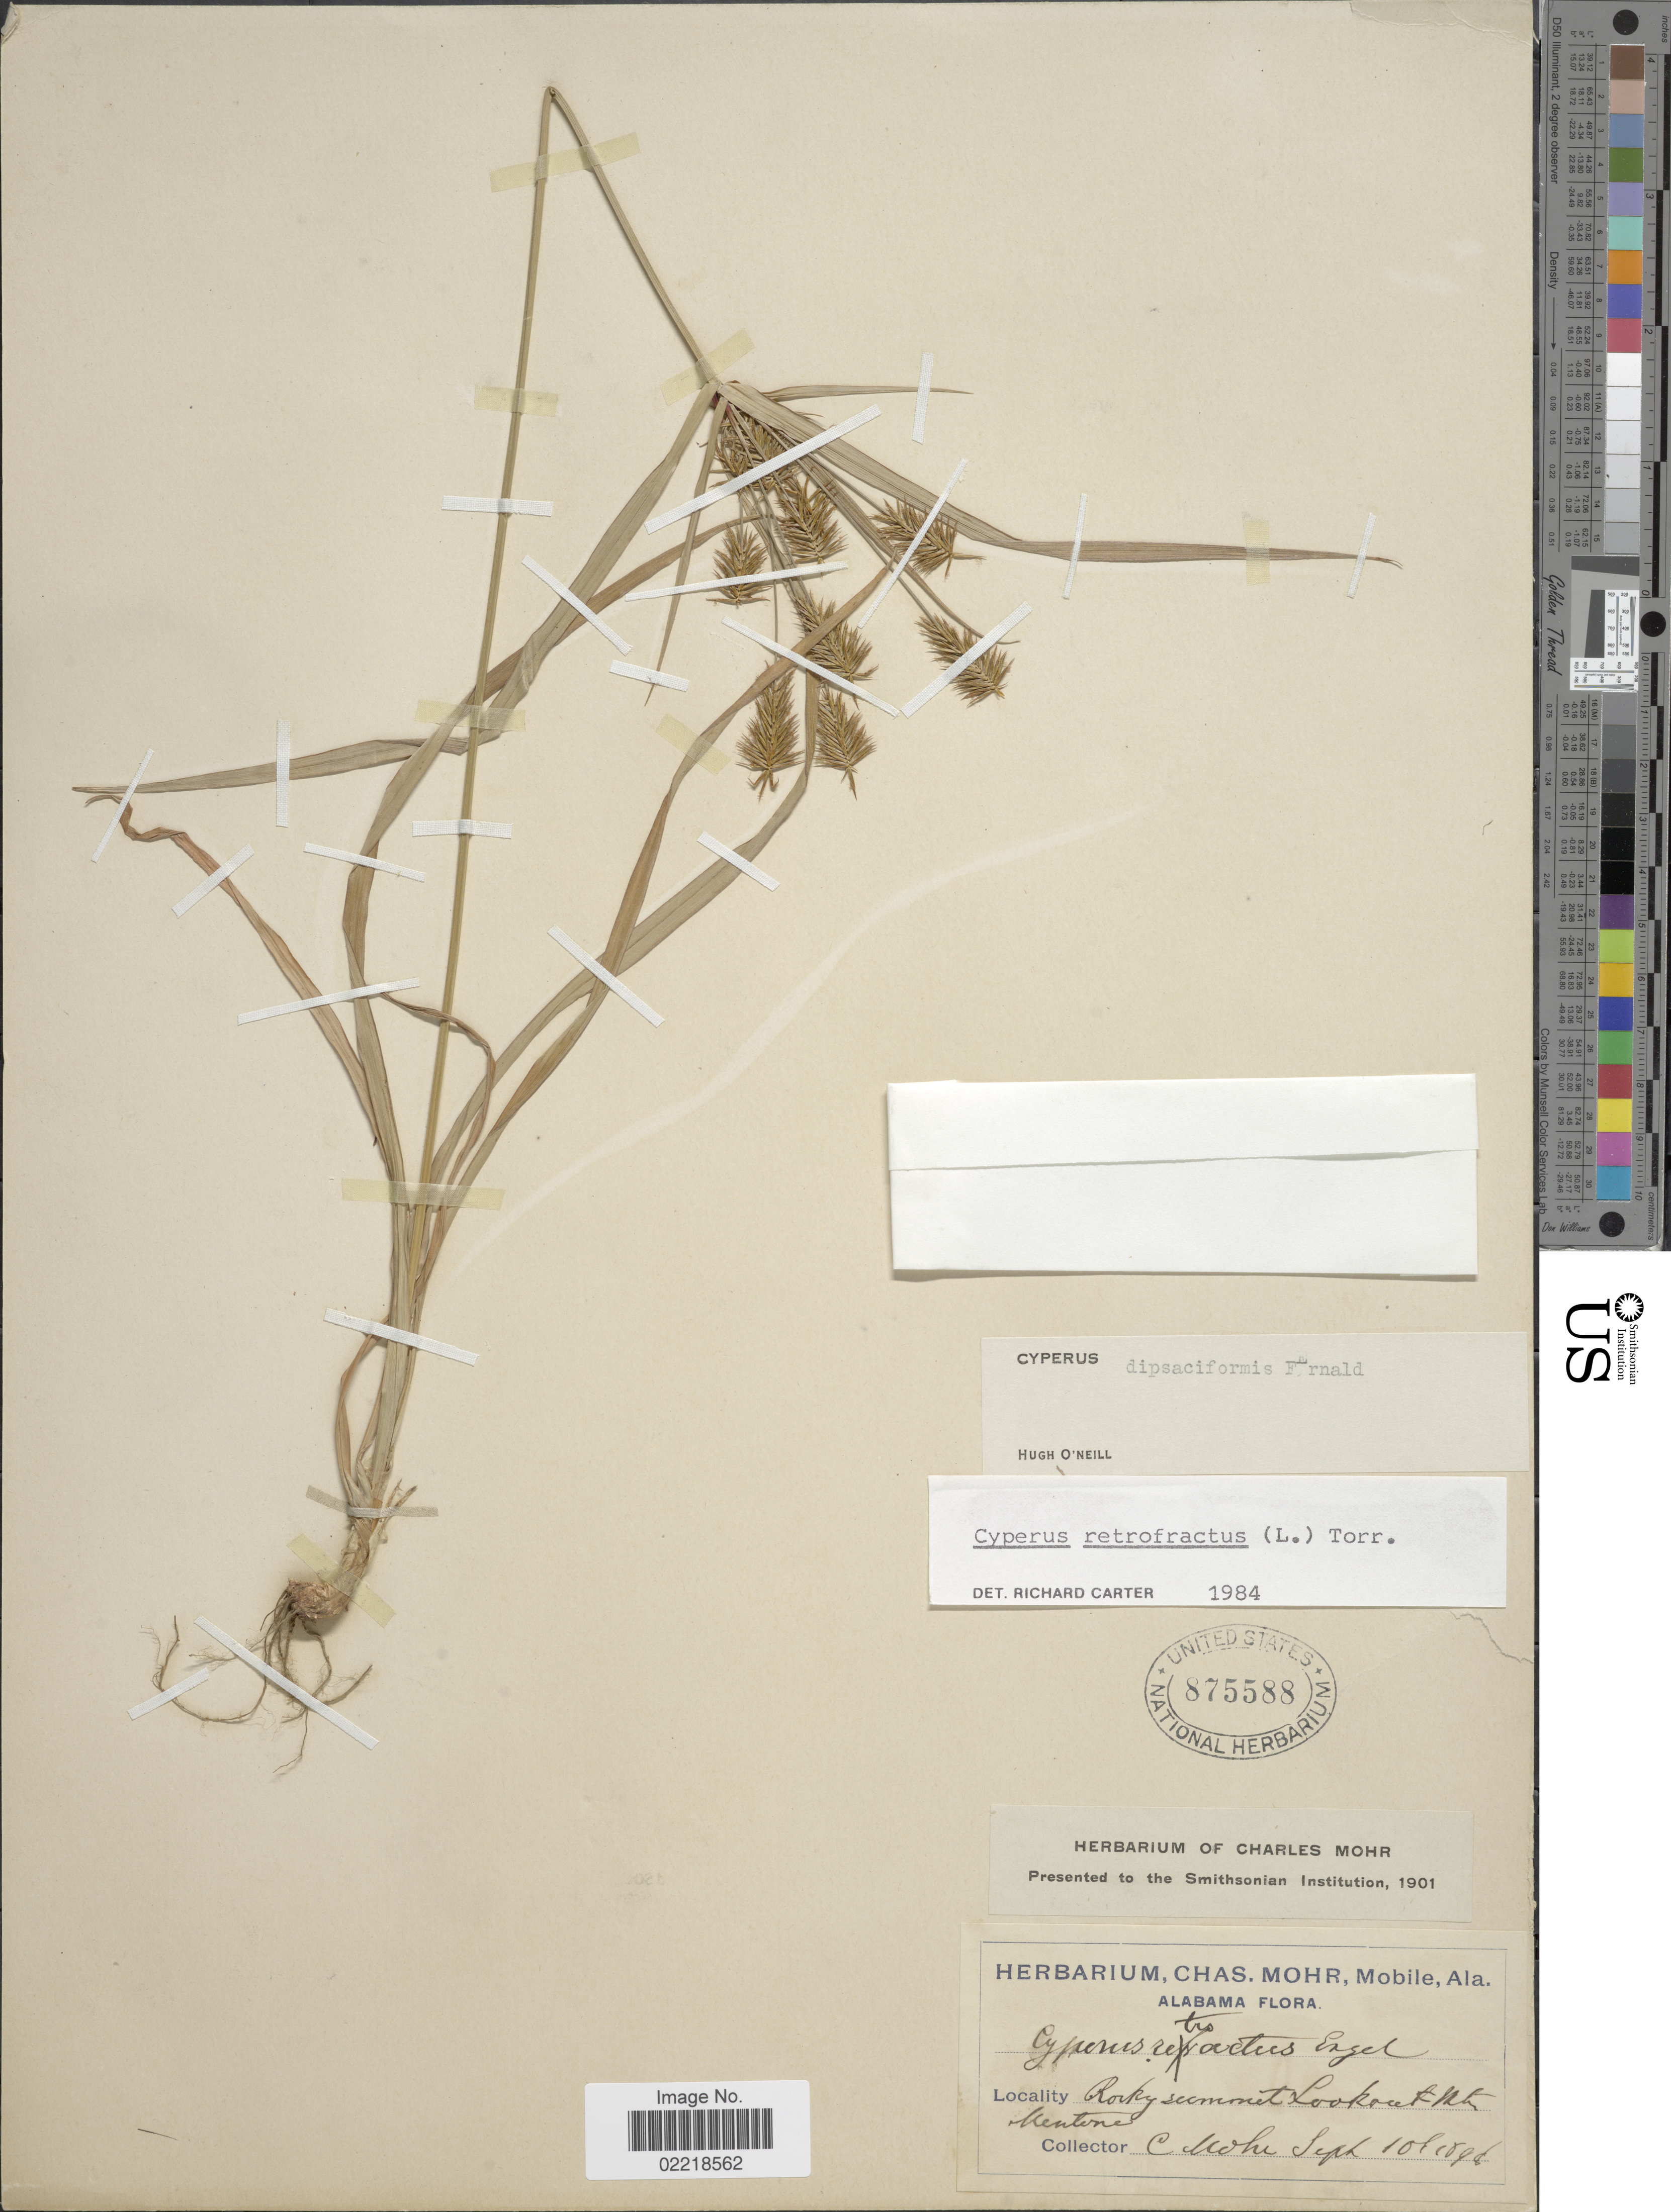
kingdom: Plantae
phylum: Tracheophyta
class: Liliopsida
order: Poales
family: Cyperaceae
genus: Cyperus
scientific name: Cyperus retrofractus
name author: (L.) Torr.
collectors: C. T. Mohr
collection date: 1890-09-10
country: United States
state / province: Alabama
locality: Rocky summit, Lookout Mtn. Mentone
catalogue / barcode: US 875588